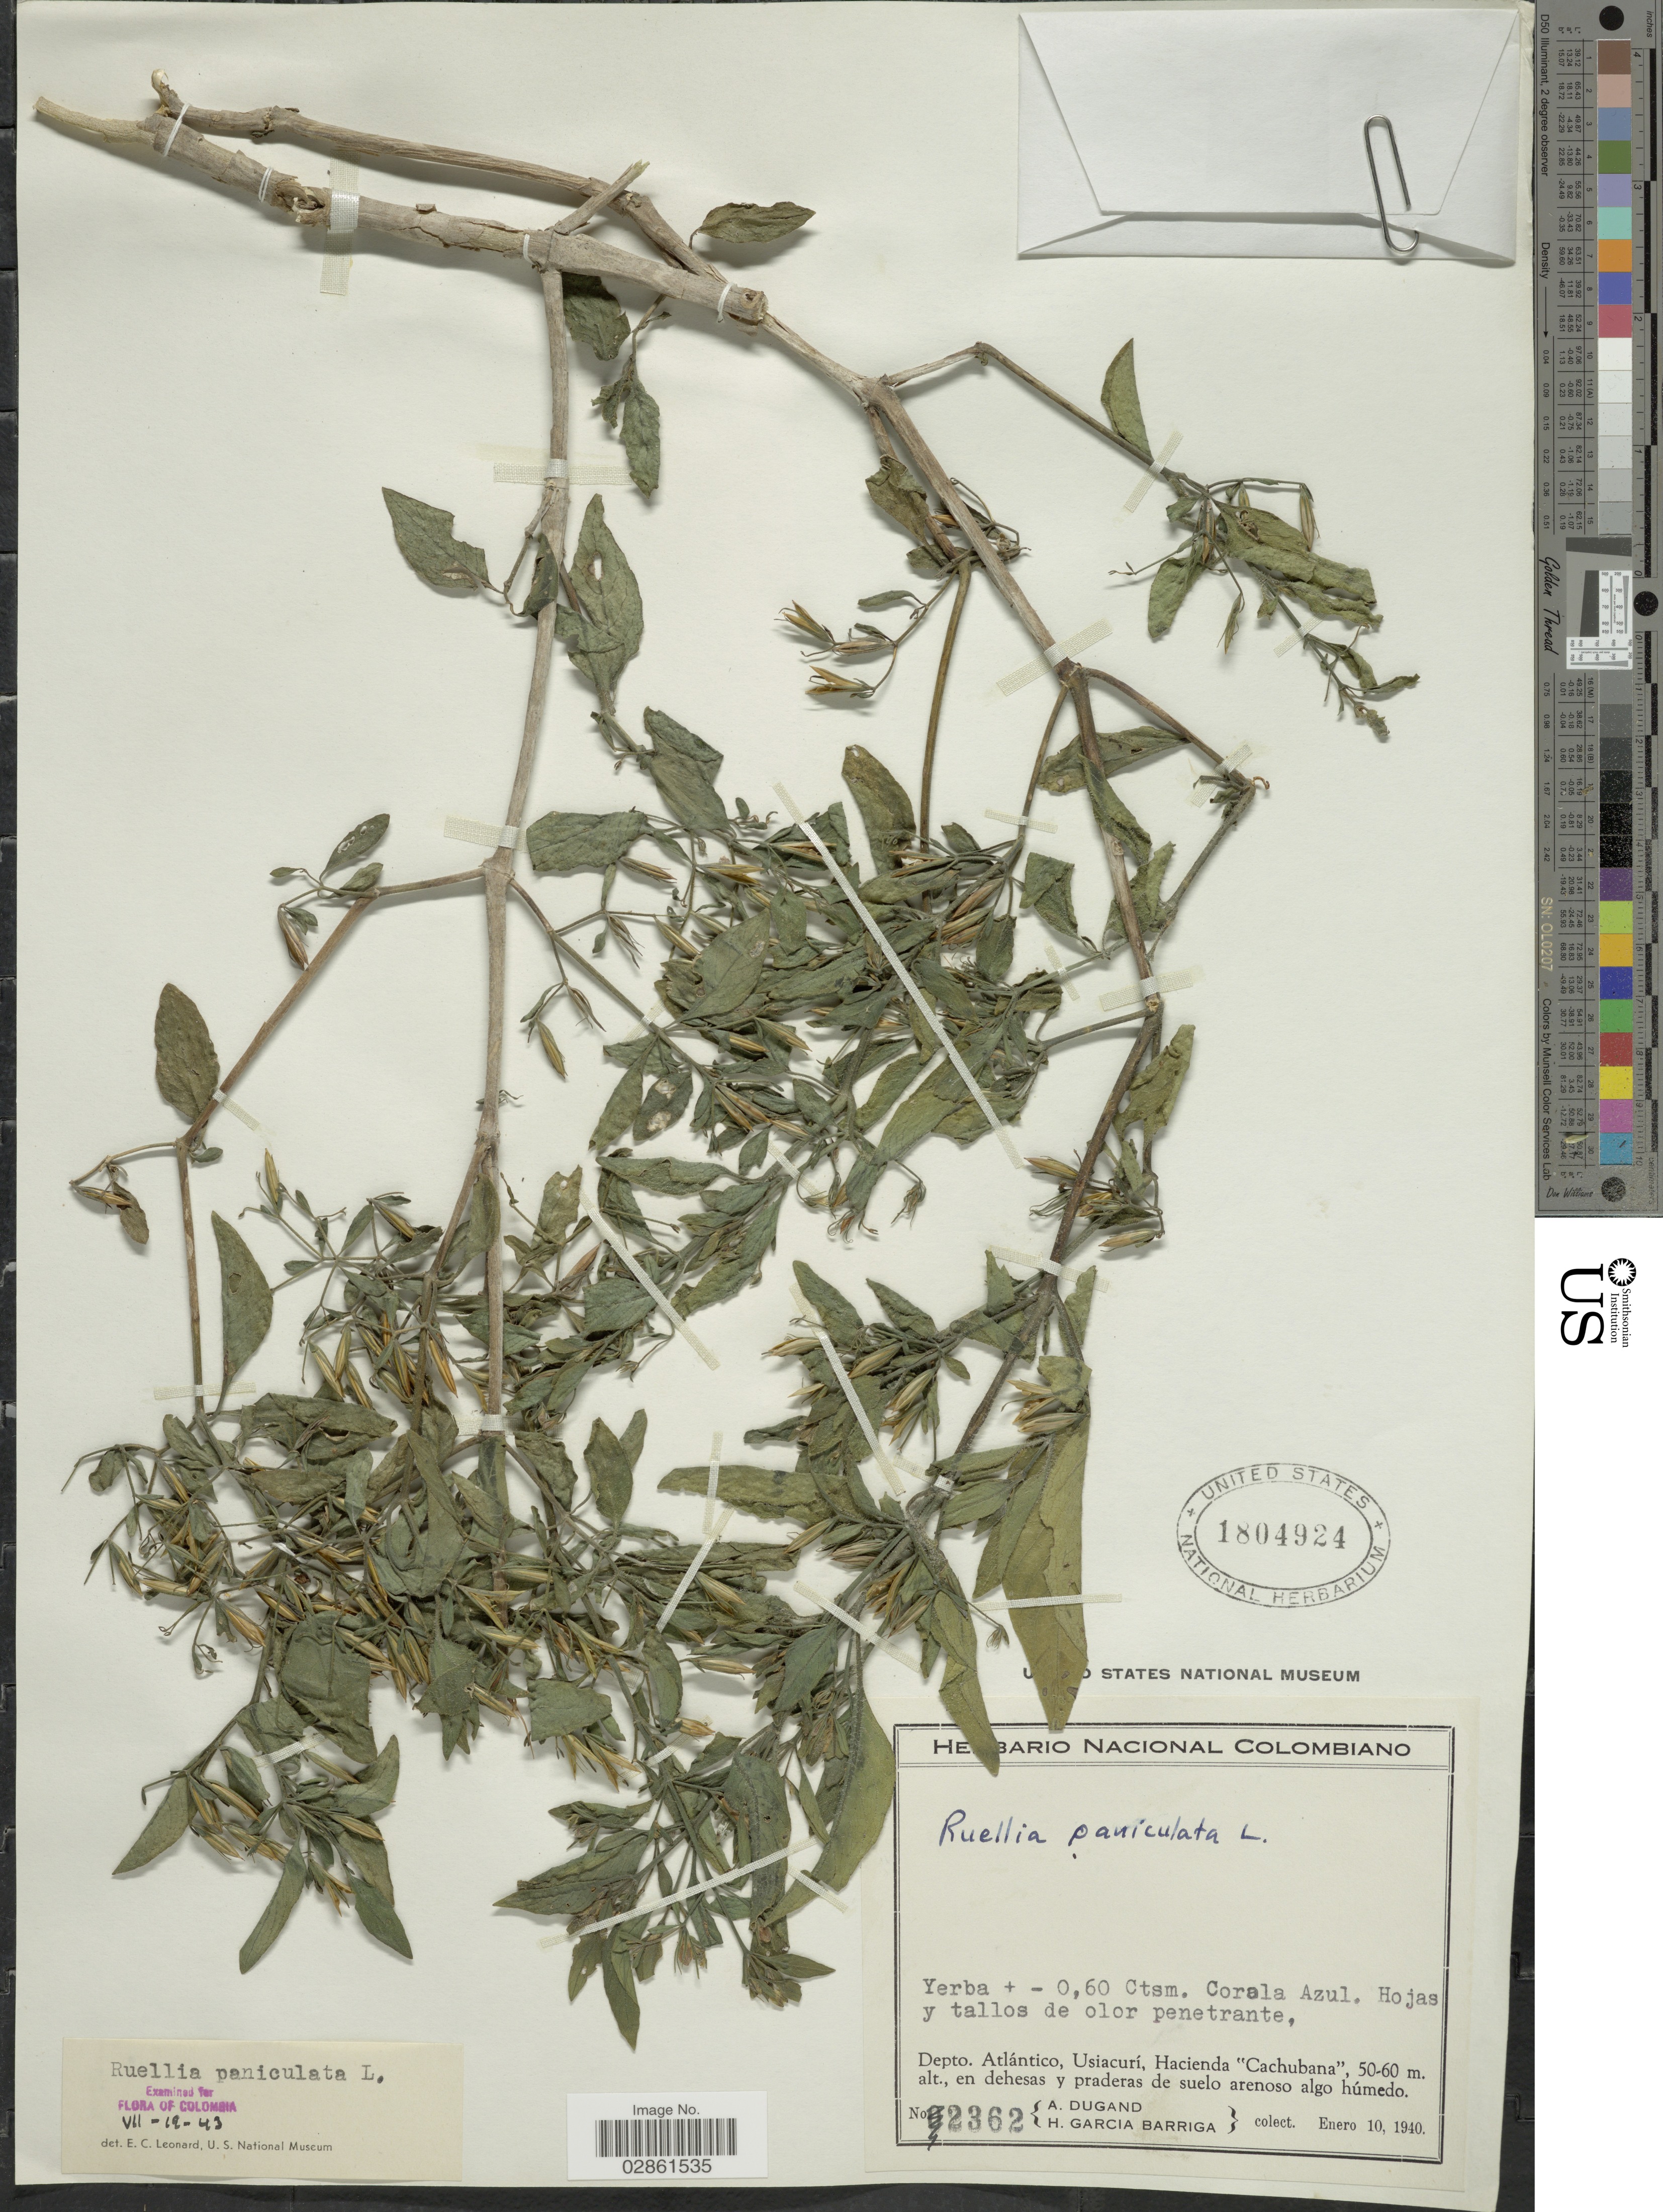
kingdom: Plantae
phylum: Tracheophyta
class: Magnoliopsida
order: Lamiales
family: Acanthaceae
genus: Ruellia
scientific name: Ruellia paniculata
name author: L.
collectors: A. Dugand & H. García Barriga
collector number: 2363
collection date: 1940-01-10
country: Colombia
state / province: Atlántico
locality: Depto. Atlántico, Usiacurí, Hacienda "Cachubana".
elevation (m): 50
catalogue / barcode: US 1804924